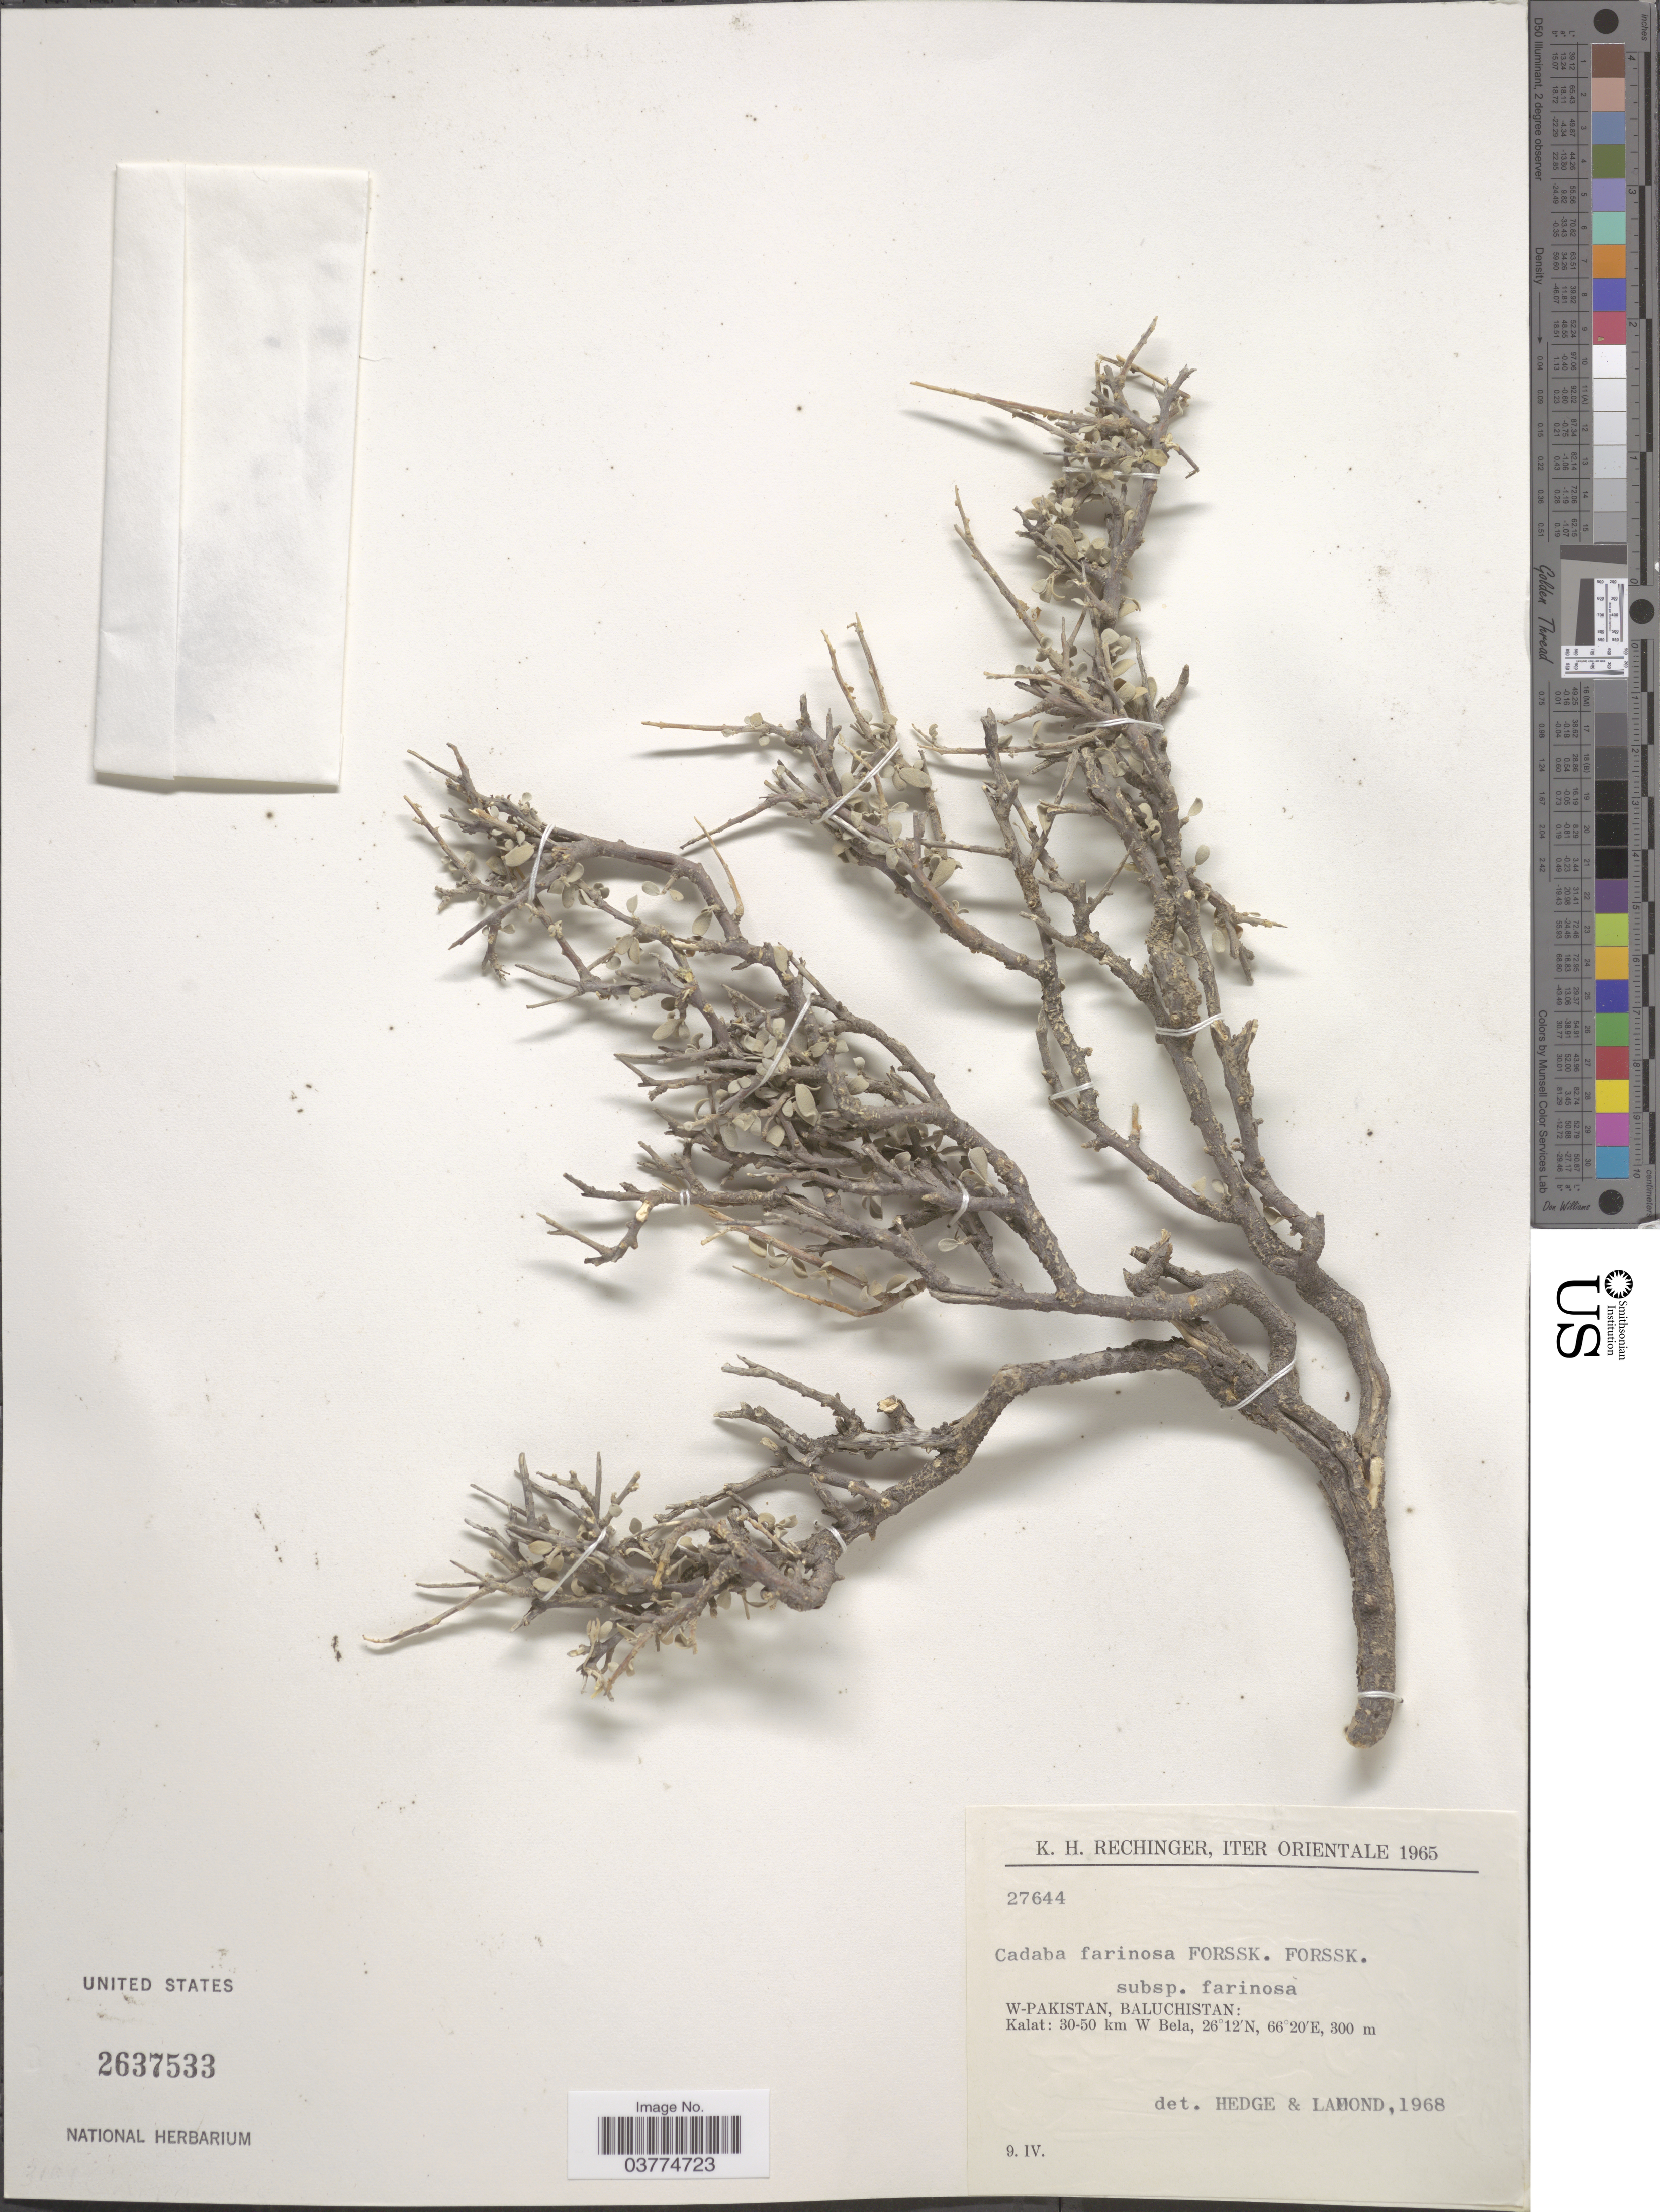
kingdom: Plantae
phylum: Tracheophyta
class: Magnoliopsida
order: Brassicales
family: Capparaceae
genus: Cadaba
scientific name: Cadaba farinosa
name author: Forssk.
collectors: K. H. Rechinger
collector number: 27644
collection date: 1965-04-09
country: Pakistan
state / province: Balochistan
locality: Iter Orientale. W-Pakistan, Baluchistan: Kalat: 30-50 km W Bela.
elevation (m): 300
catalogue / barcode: US 2637533